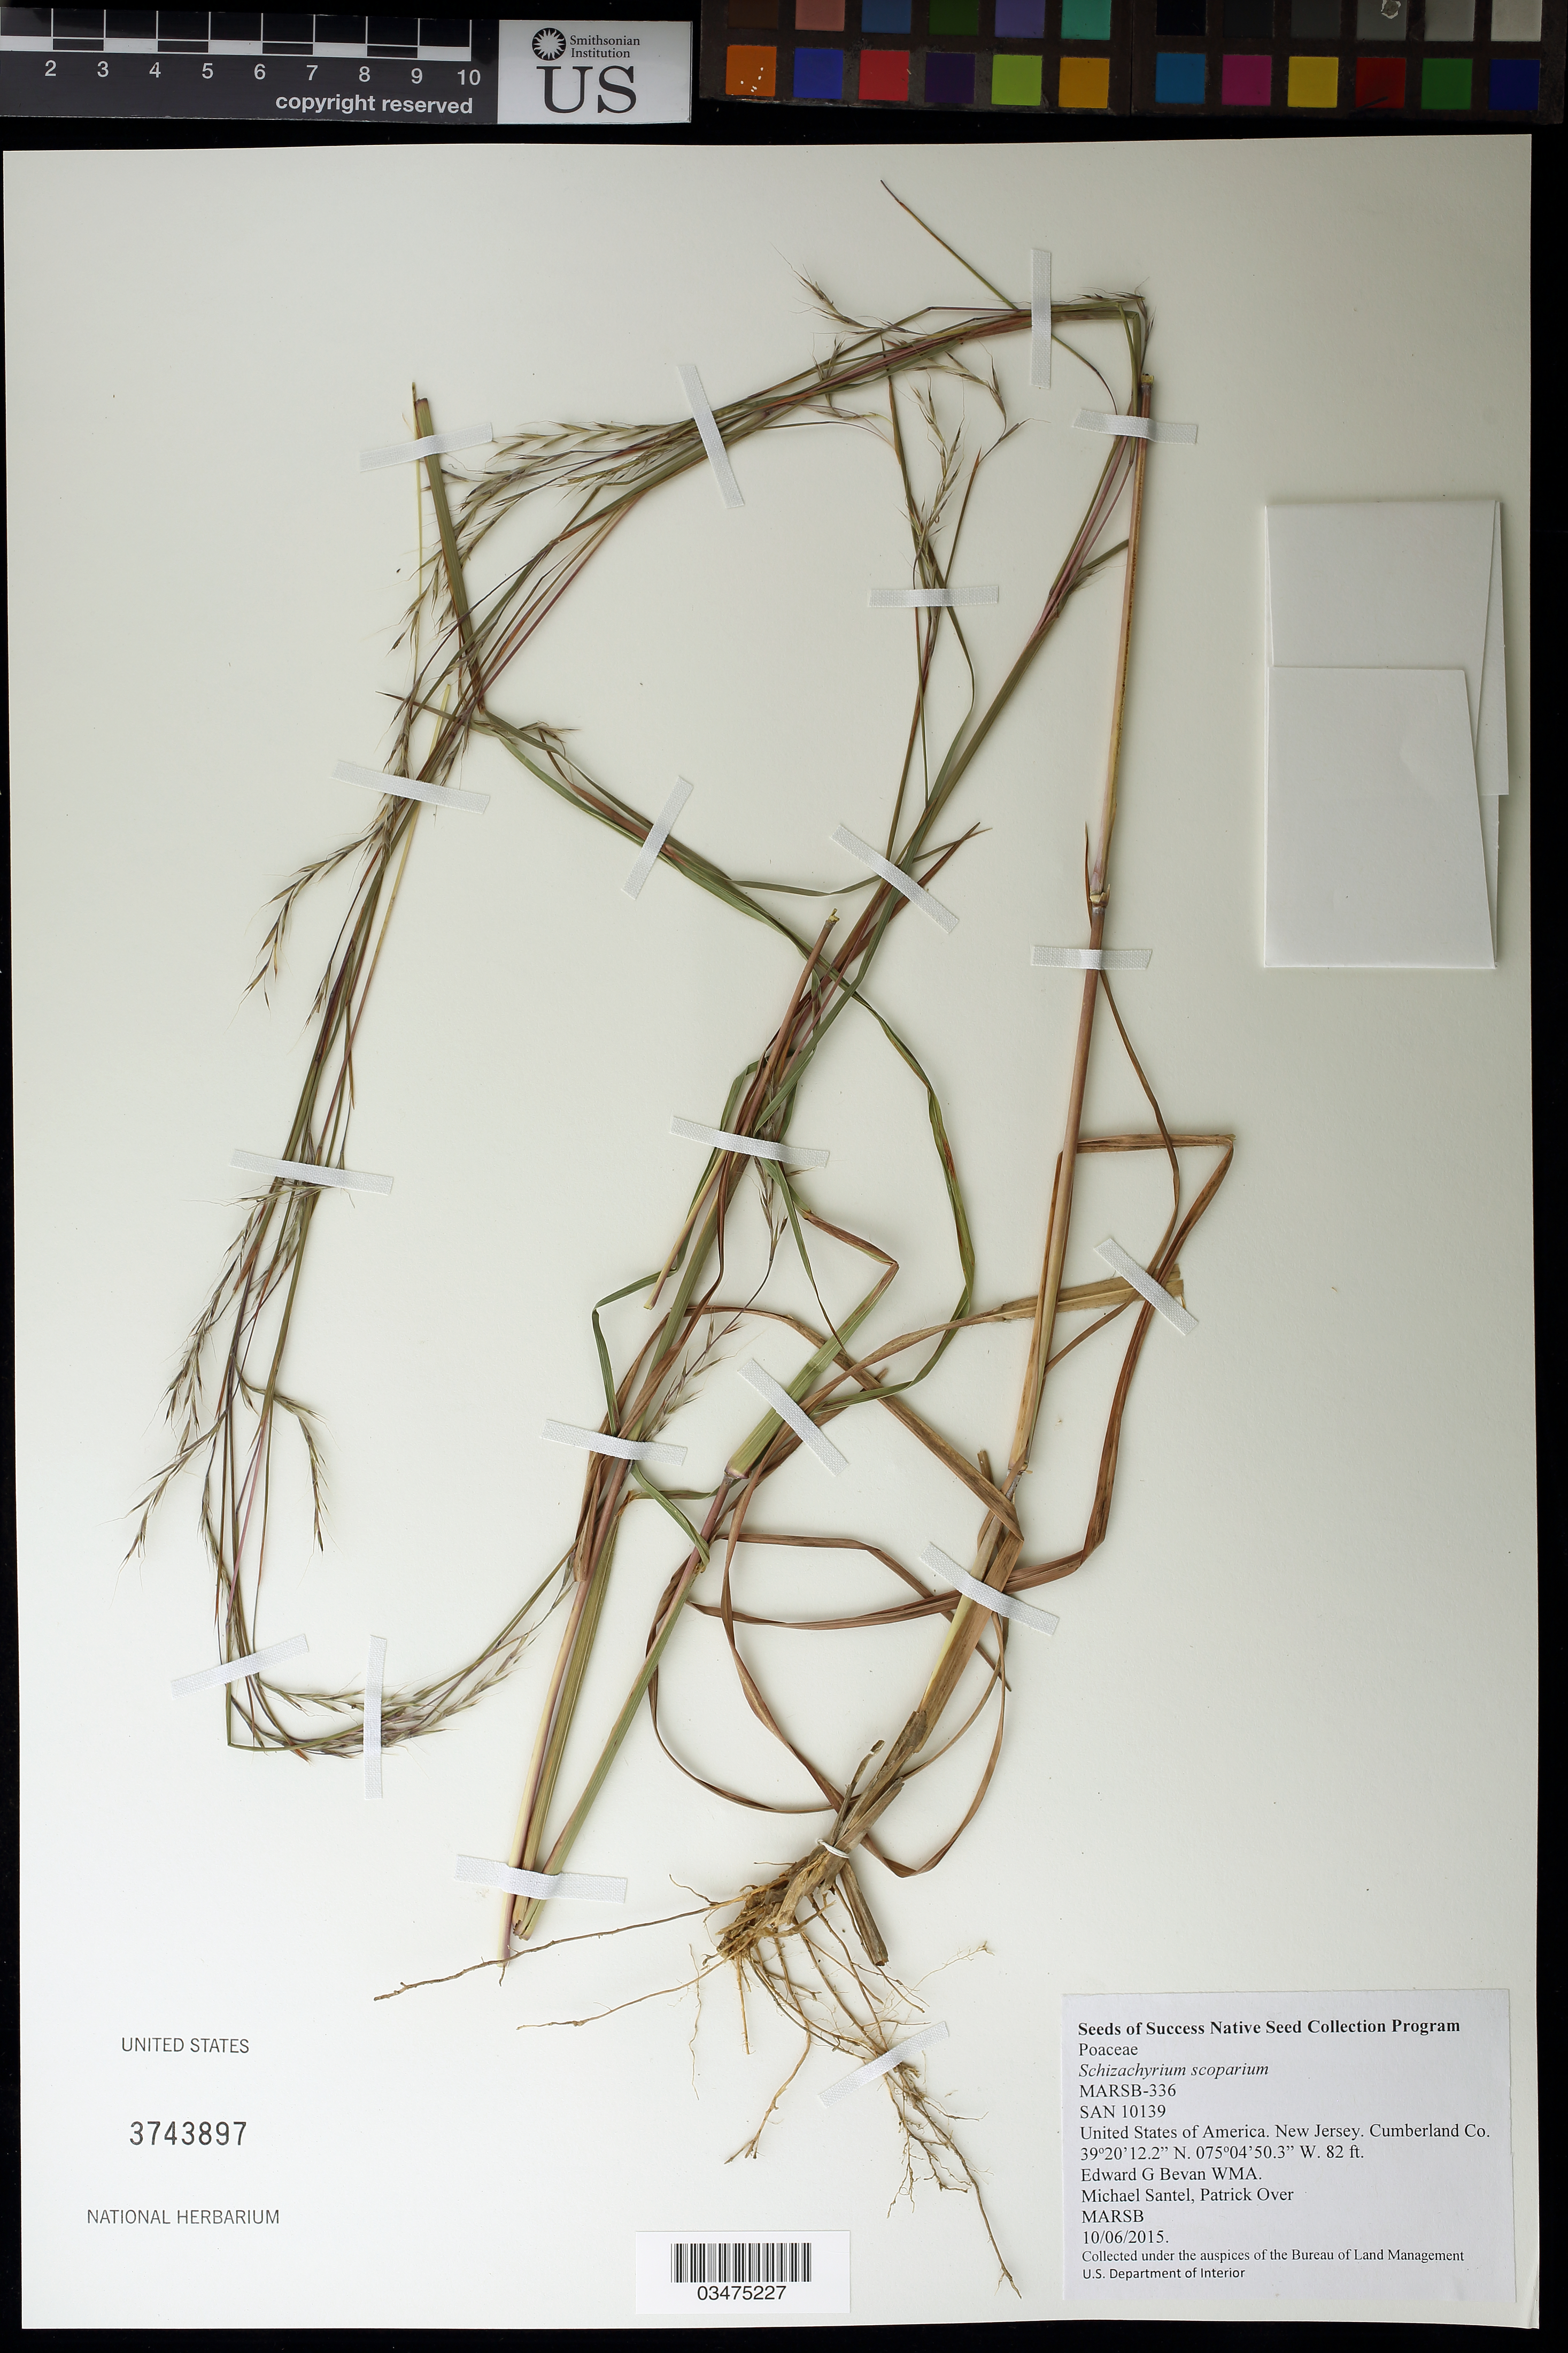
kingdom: Plantae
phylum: Tracheophyta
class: Liliopsida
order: Poales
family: Poaceae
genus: Schizachyrium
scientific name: Schizachyrium scoparium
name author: (Michx.) Nash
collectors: M. Santel & P. Over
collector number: MARSB-336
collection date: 2015-10-06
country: United States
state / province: New Jersey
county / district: Cumberland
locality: Edward G. Bevan Wildlife Management Area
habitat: Pitch Pine Barrens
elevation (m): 25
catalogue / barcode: US 3743897